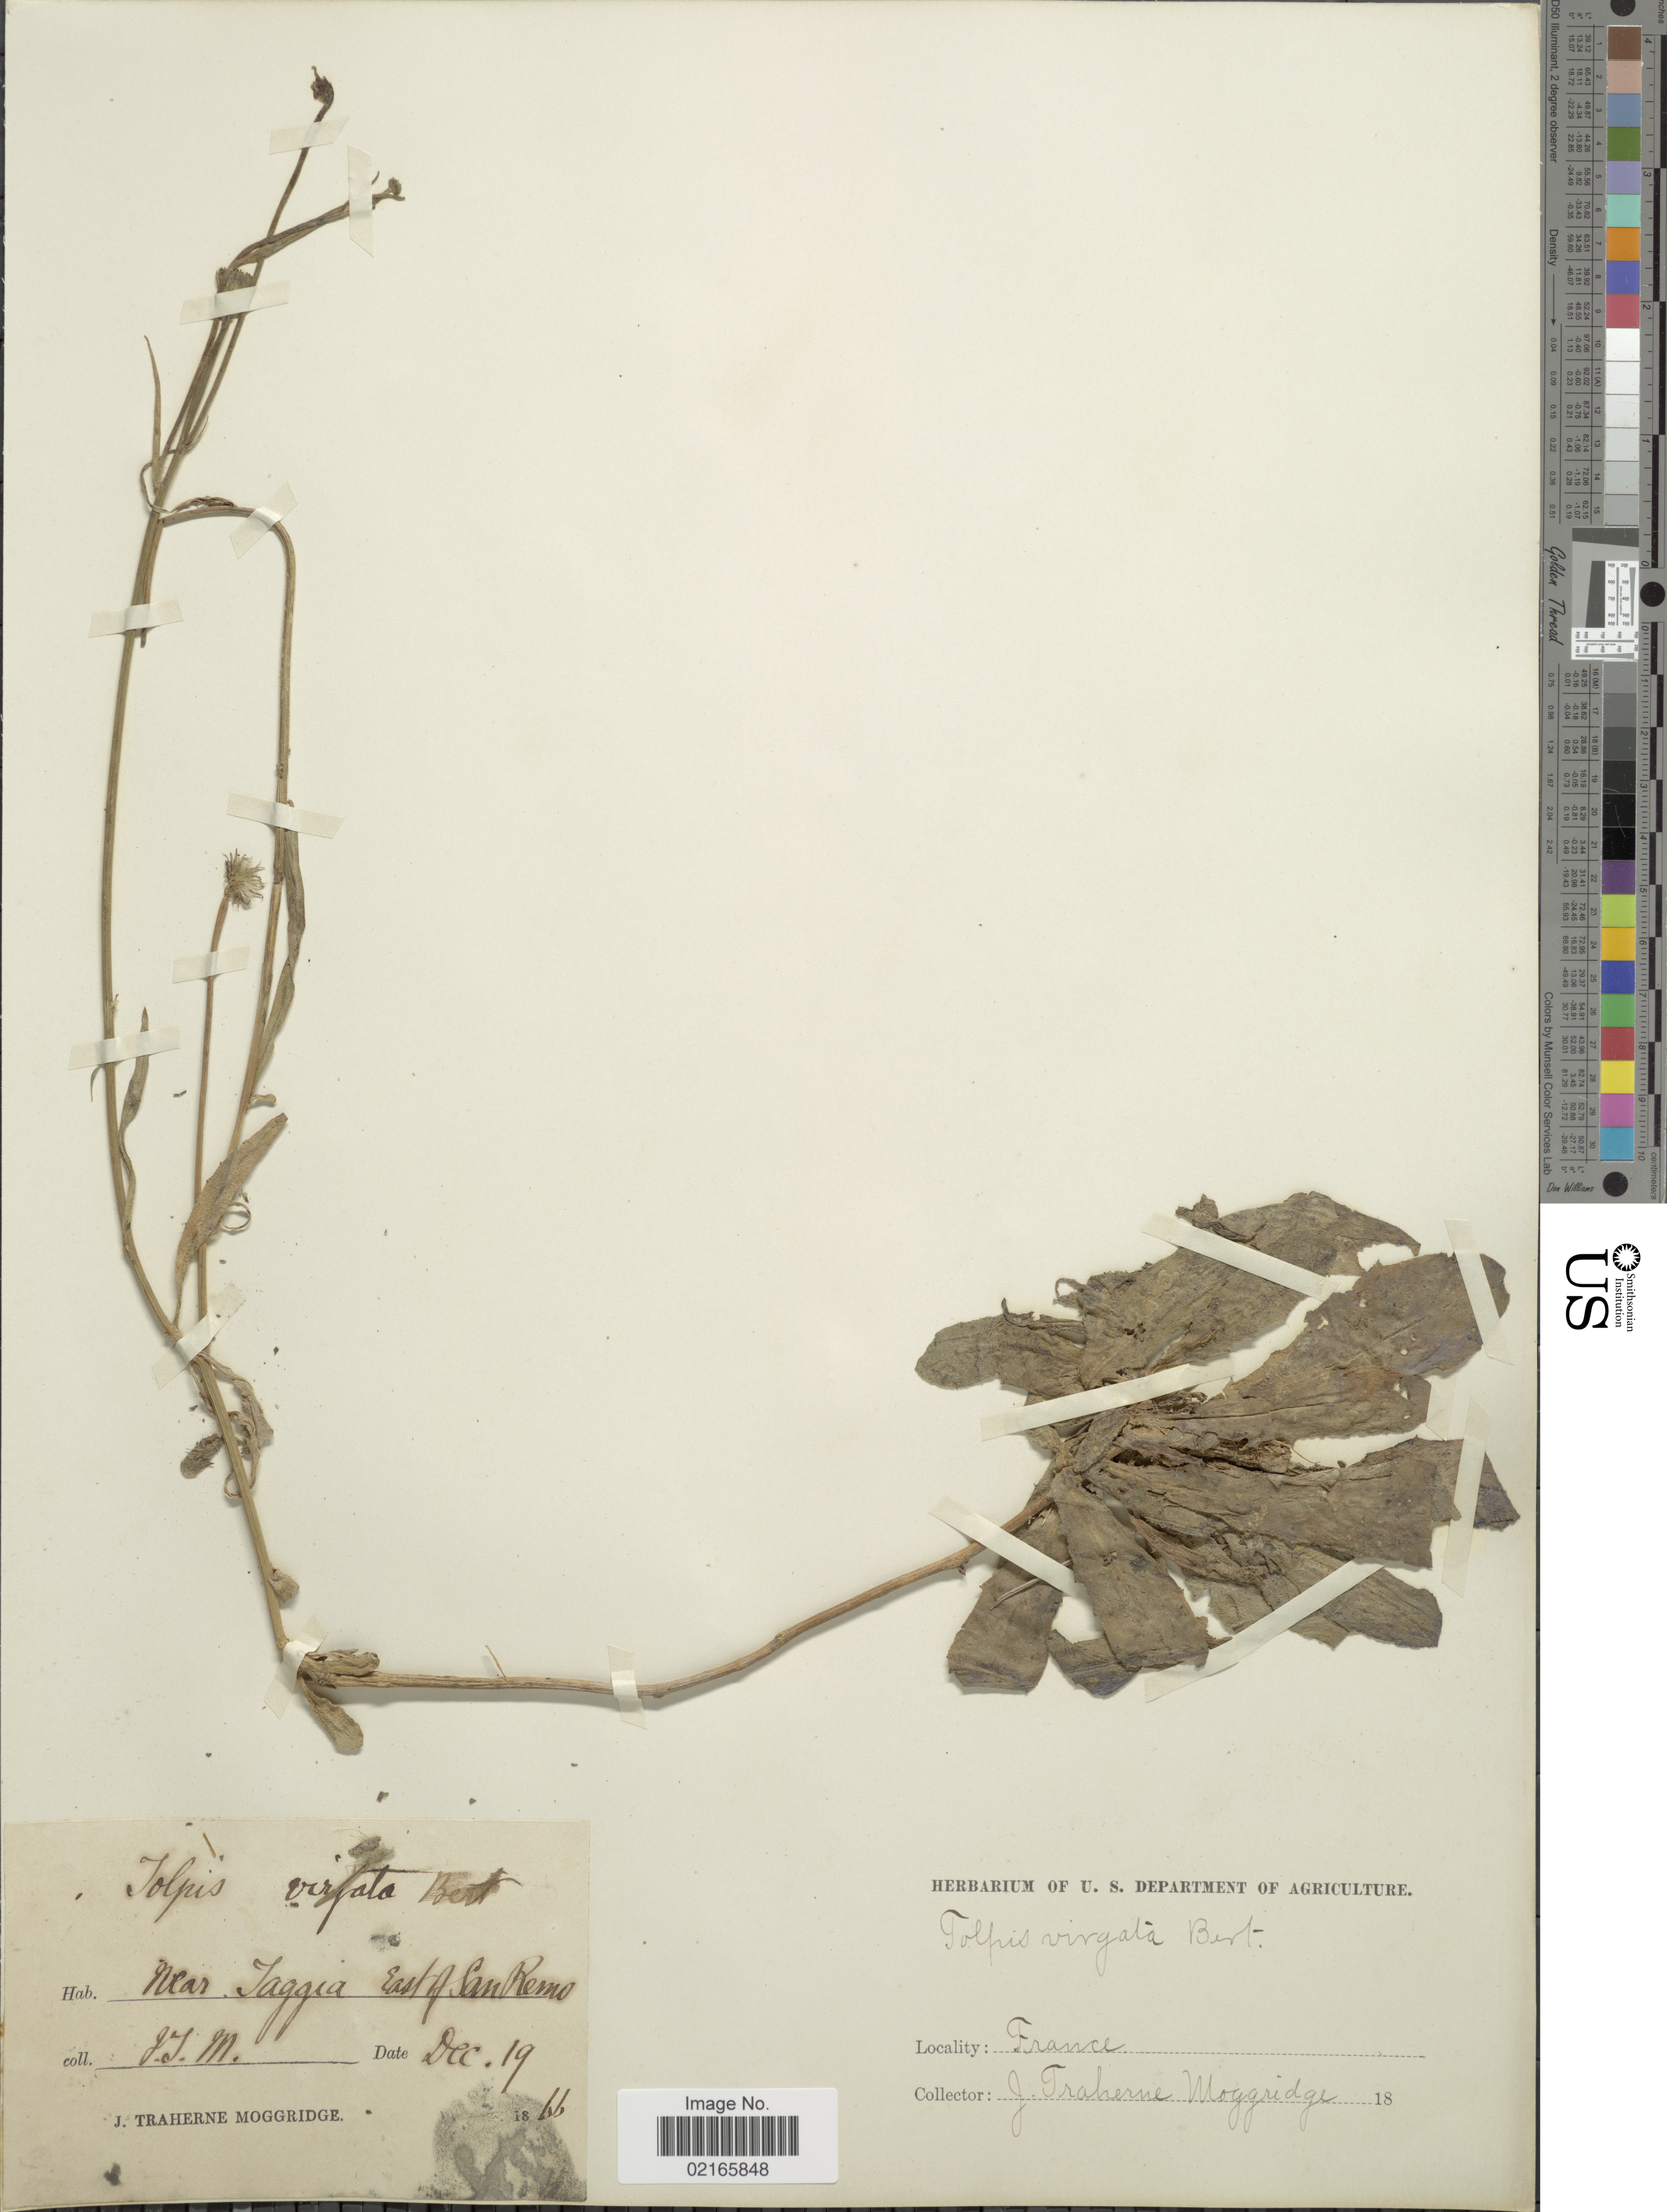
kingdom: Plantae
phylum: Tracheophyta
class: Magnoliopsida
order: Asterales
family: Asteraceae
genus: Tolpis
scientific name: Tolpis virgata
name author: (Desf.) Bertol.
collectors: J. T. Moggridge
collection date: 1866-12-19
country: France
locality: Near Taggia [interpreted], east of San Remo